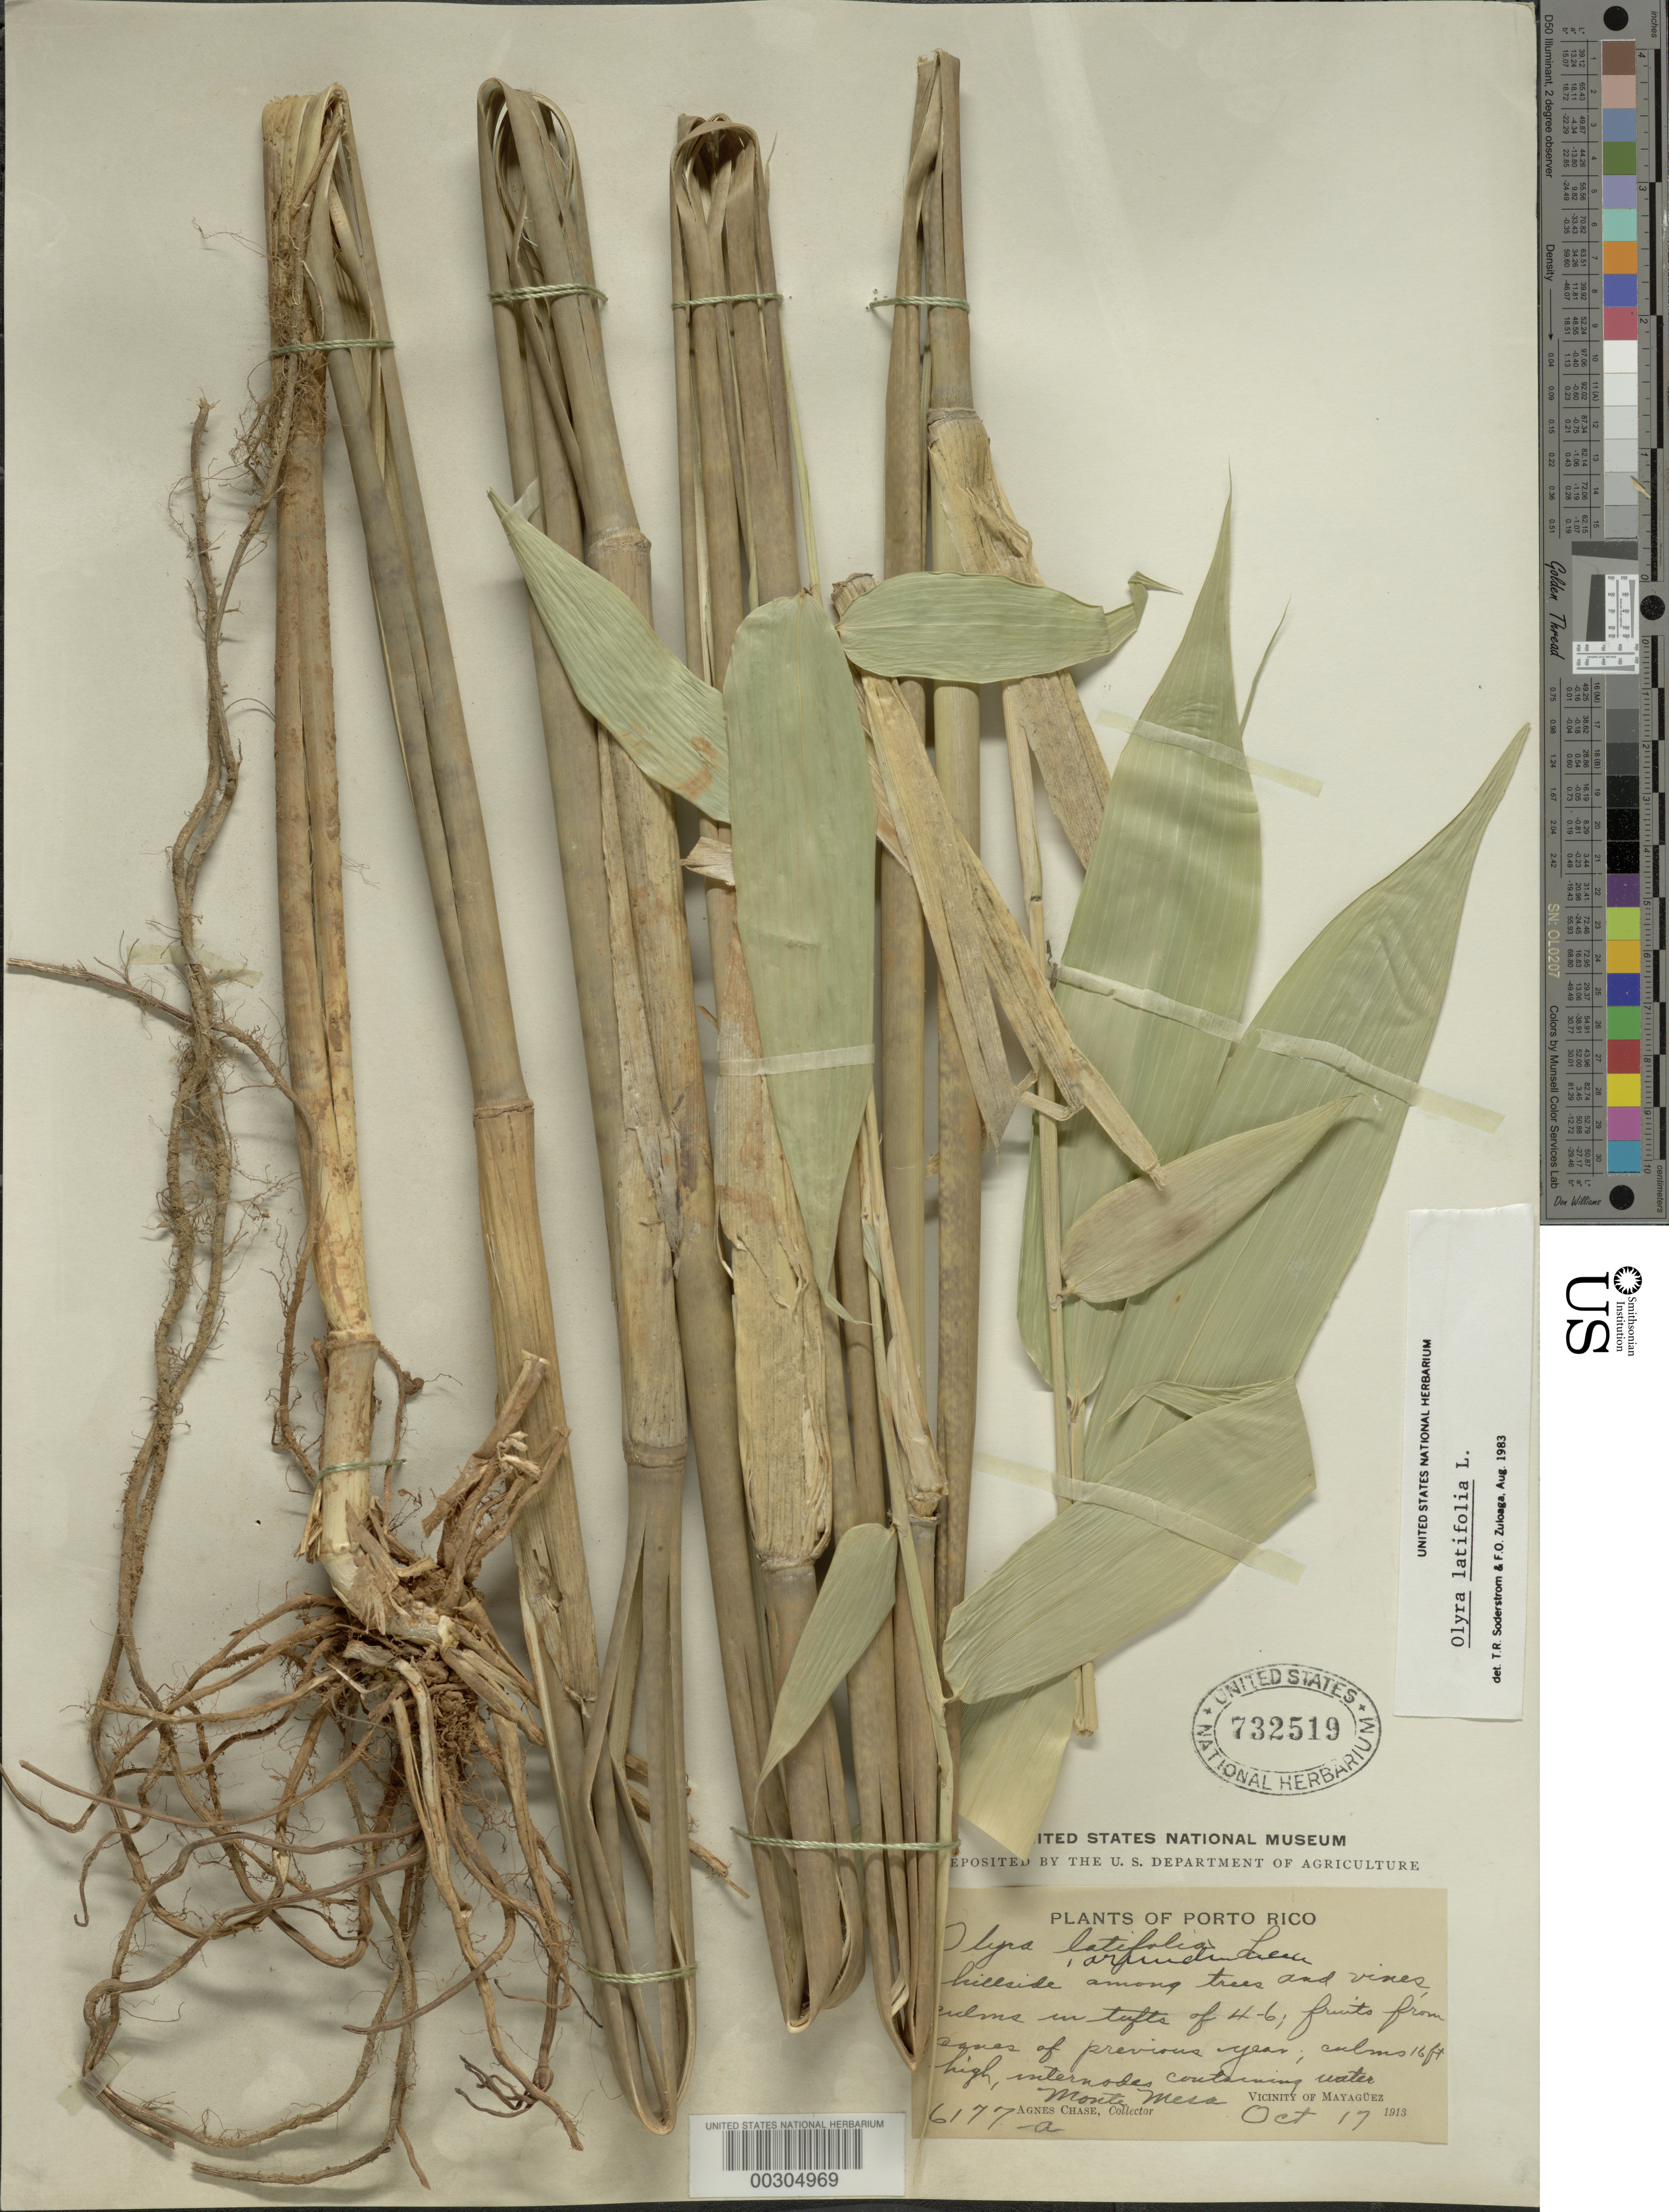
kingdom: Plantae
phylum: Tracheophyta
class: Liliopsida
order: Poales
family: Poaceae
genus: Olyra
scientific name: Olyra latifolia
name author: L.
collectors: A. Chase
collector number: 6177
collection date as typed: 17 Oct 1913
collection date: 1913-10-17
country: Puerto Rico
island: Greater Antilles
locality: Monte mesa, mayaguez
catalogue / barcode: US 732519